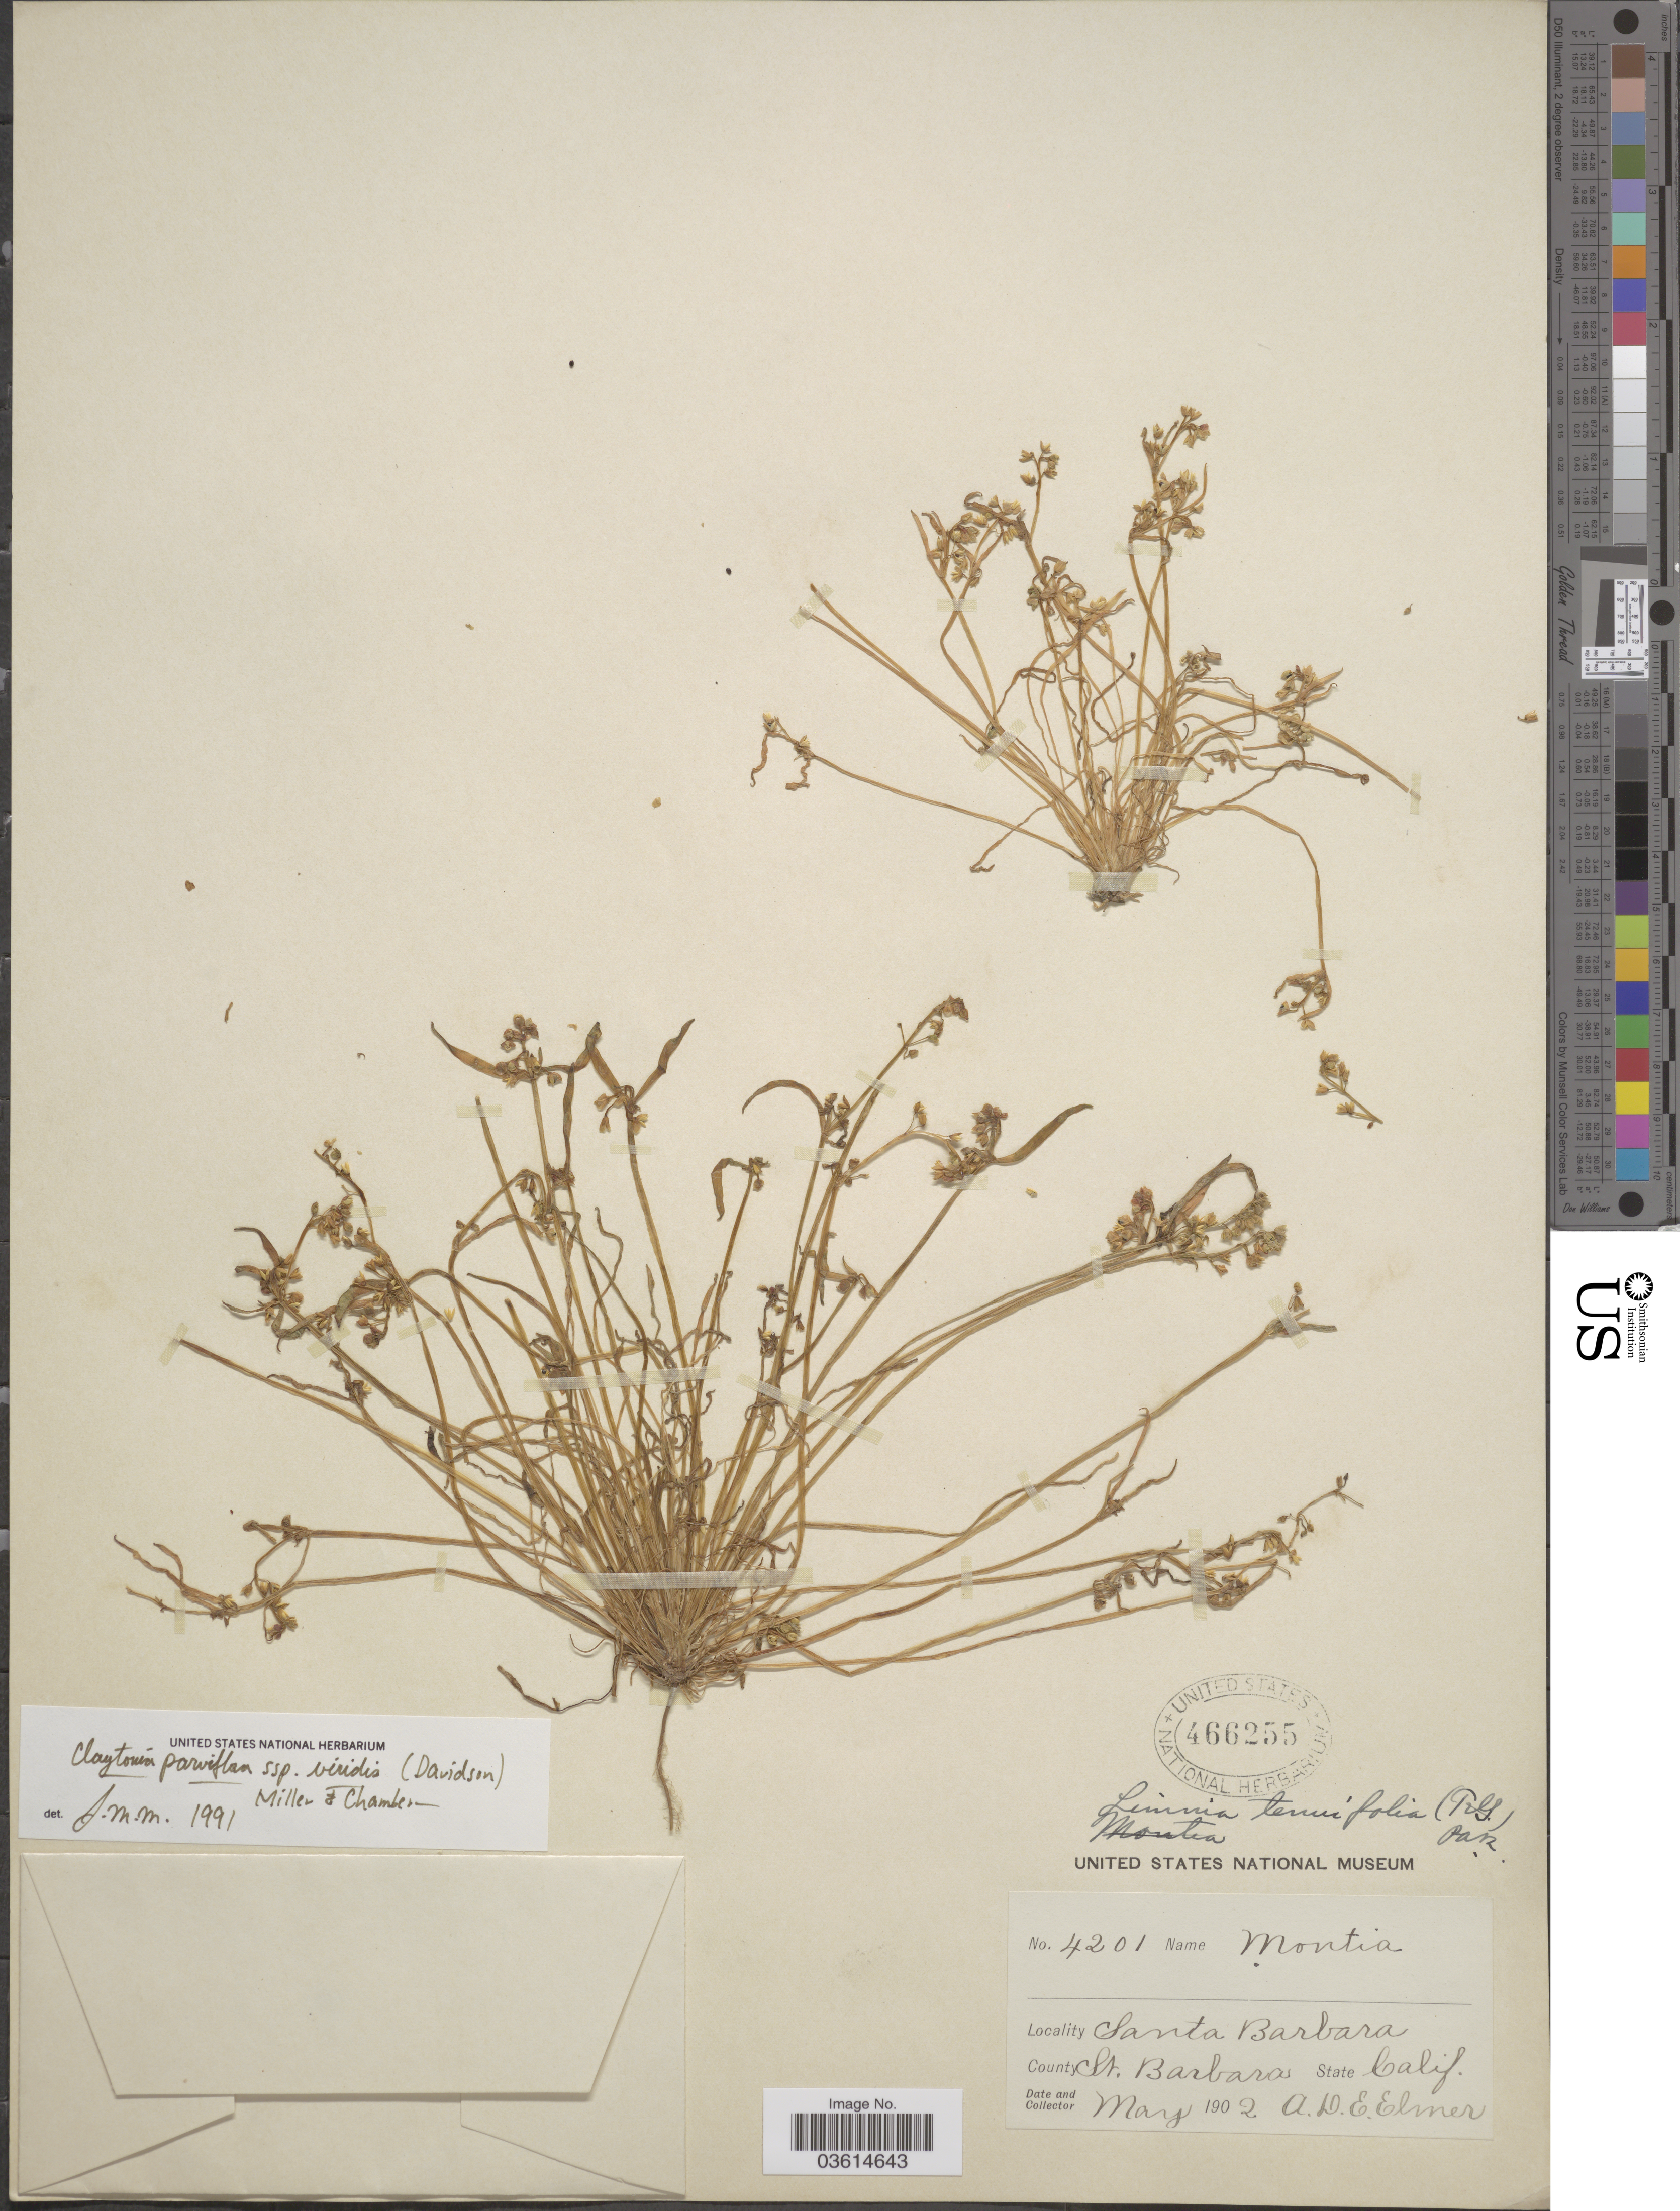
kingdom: Plantae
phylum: Tracheophyta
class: Magnoliopsida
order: Caryophyllales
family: Montiaceae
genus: Claytonia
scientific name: Claytonia parviflora subsp. viridis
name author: (Davidson) John M. Mill. & K.L. Chambers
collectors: A. D. E. Elmer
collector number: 4201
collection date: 1902-05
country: United States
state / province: California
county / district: Santa Barbara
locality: Santa Barbara. County St. Barbara.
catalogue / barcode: US 466255